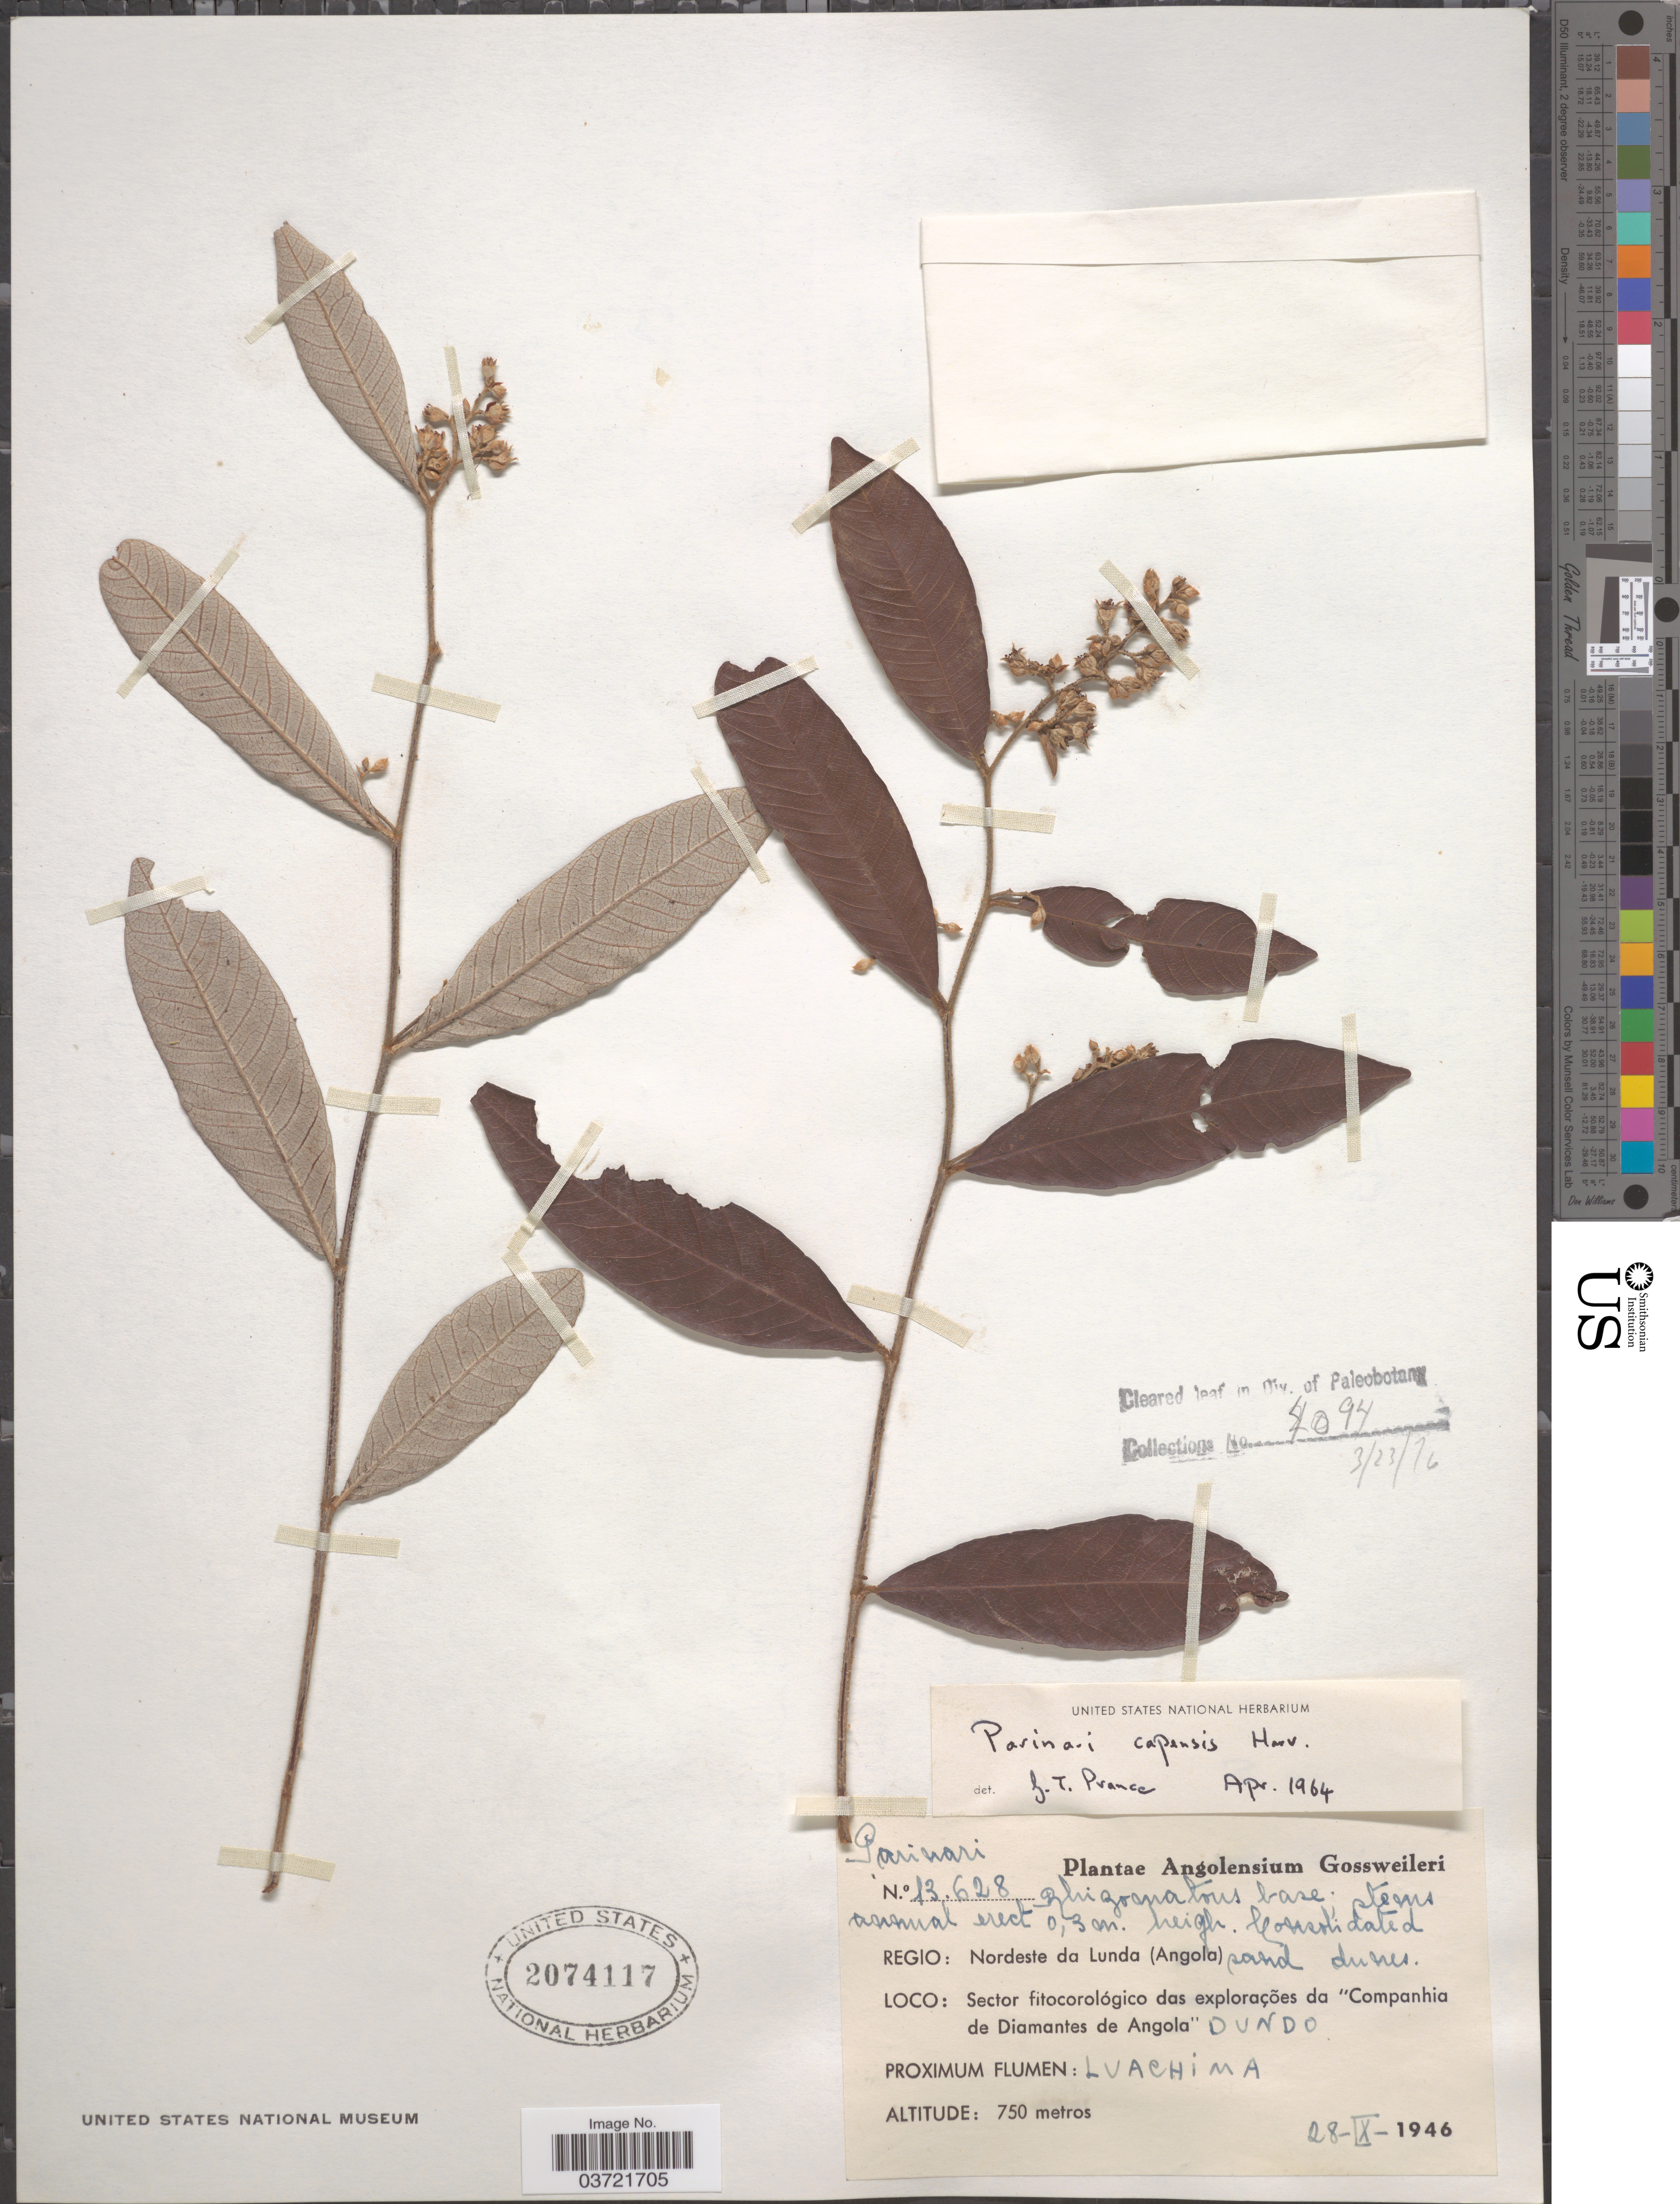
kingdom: Plantae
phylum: Tracheophyta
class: Magnoliopsida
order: Malpighiales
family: Chrysobalanaceae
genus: Parinari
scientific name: Parinari capensis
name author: Harv.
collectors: -. Gossweiler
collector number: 13628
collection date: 1946-09-28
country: Angola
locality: Regio: Nordeste da Lunda (Angola). Sector fitocorológico das explorações da "Companhia de Diamantes de Angola". Proximum Flumen: Luachima. [unsure placement]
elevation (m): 750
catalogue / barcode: US 2074117